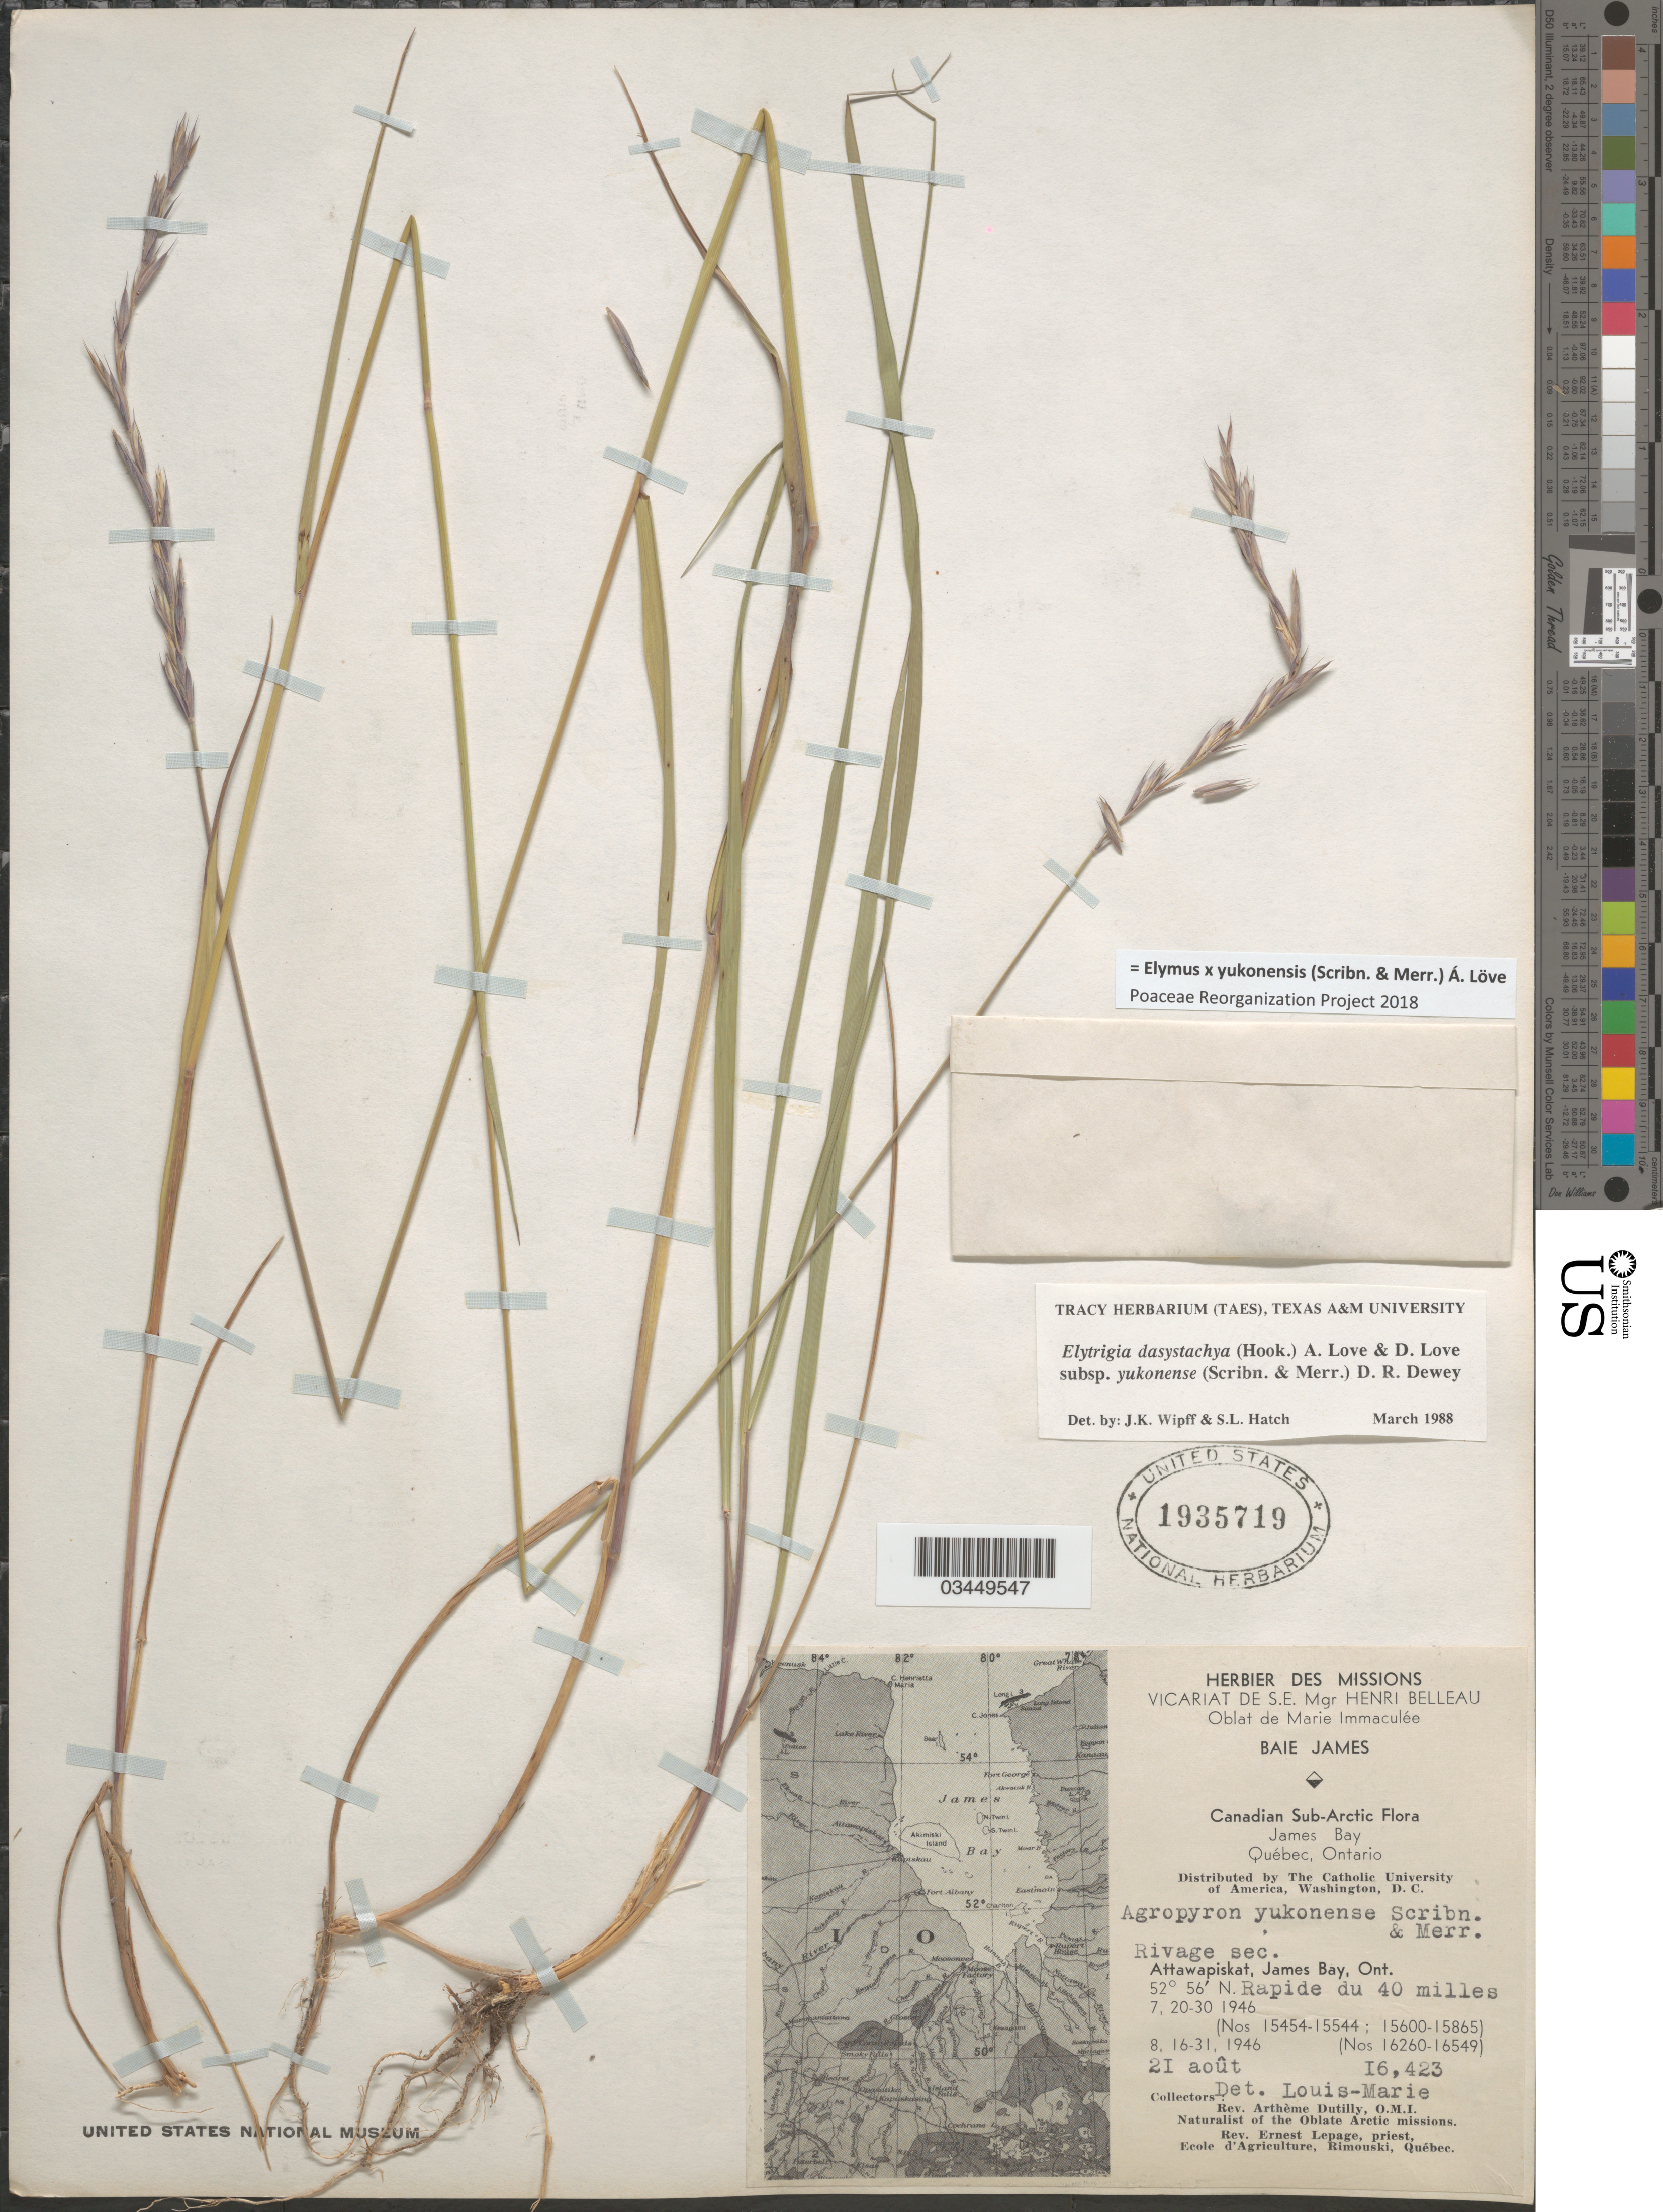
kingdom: Plantae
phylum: Tracheophyta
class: Liliopsida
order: Poales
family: Poaceae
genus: Elymus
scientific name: Elymus x yukonensis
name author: (Scribn. & Merr.) Á. Löve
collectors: P. Dutilly & E. Lepage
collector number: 16423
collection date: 1946-08-21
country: Canada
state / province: Ontario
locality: Baie James. Canadian Sub-Arctic. Rivage sev. Attawapiskat, James Bay. Rapide du 40 milles. The Oblate Arctic missions.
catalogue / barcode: US 1935719